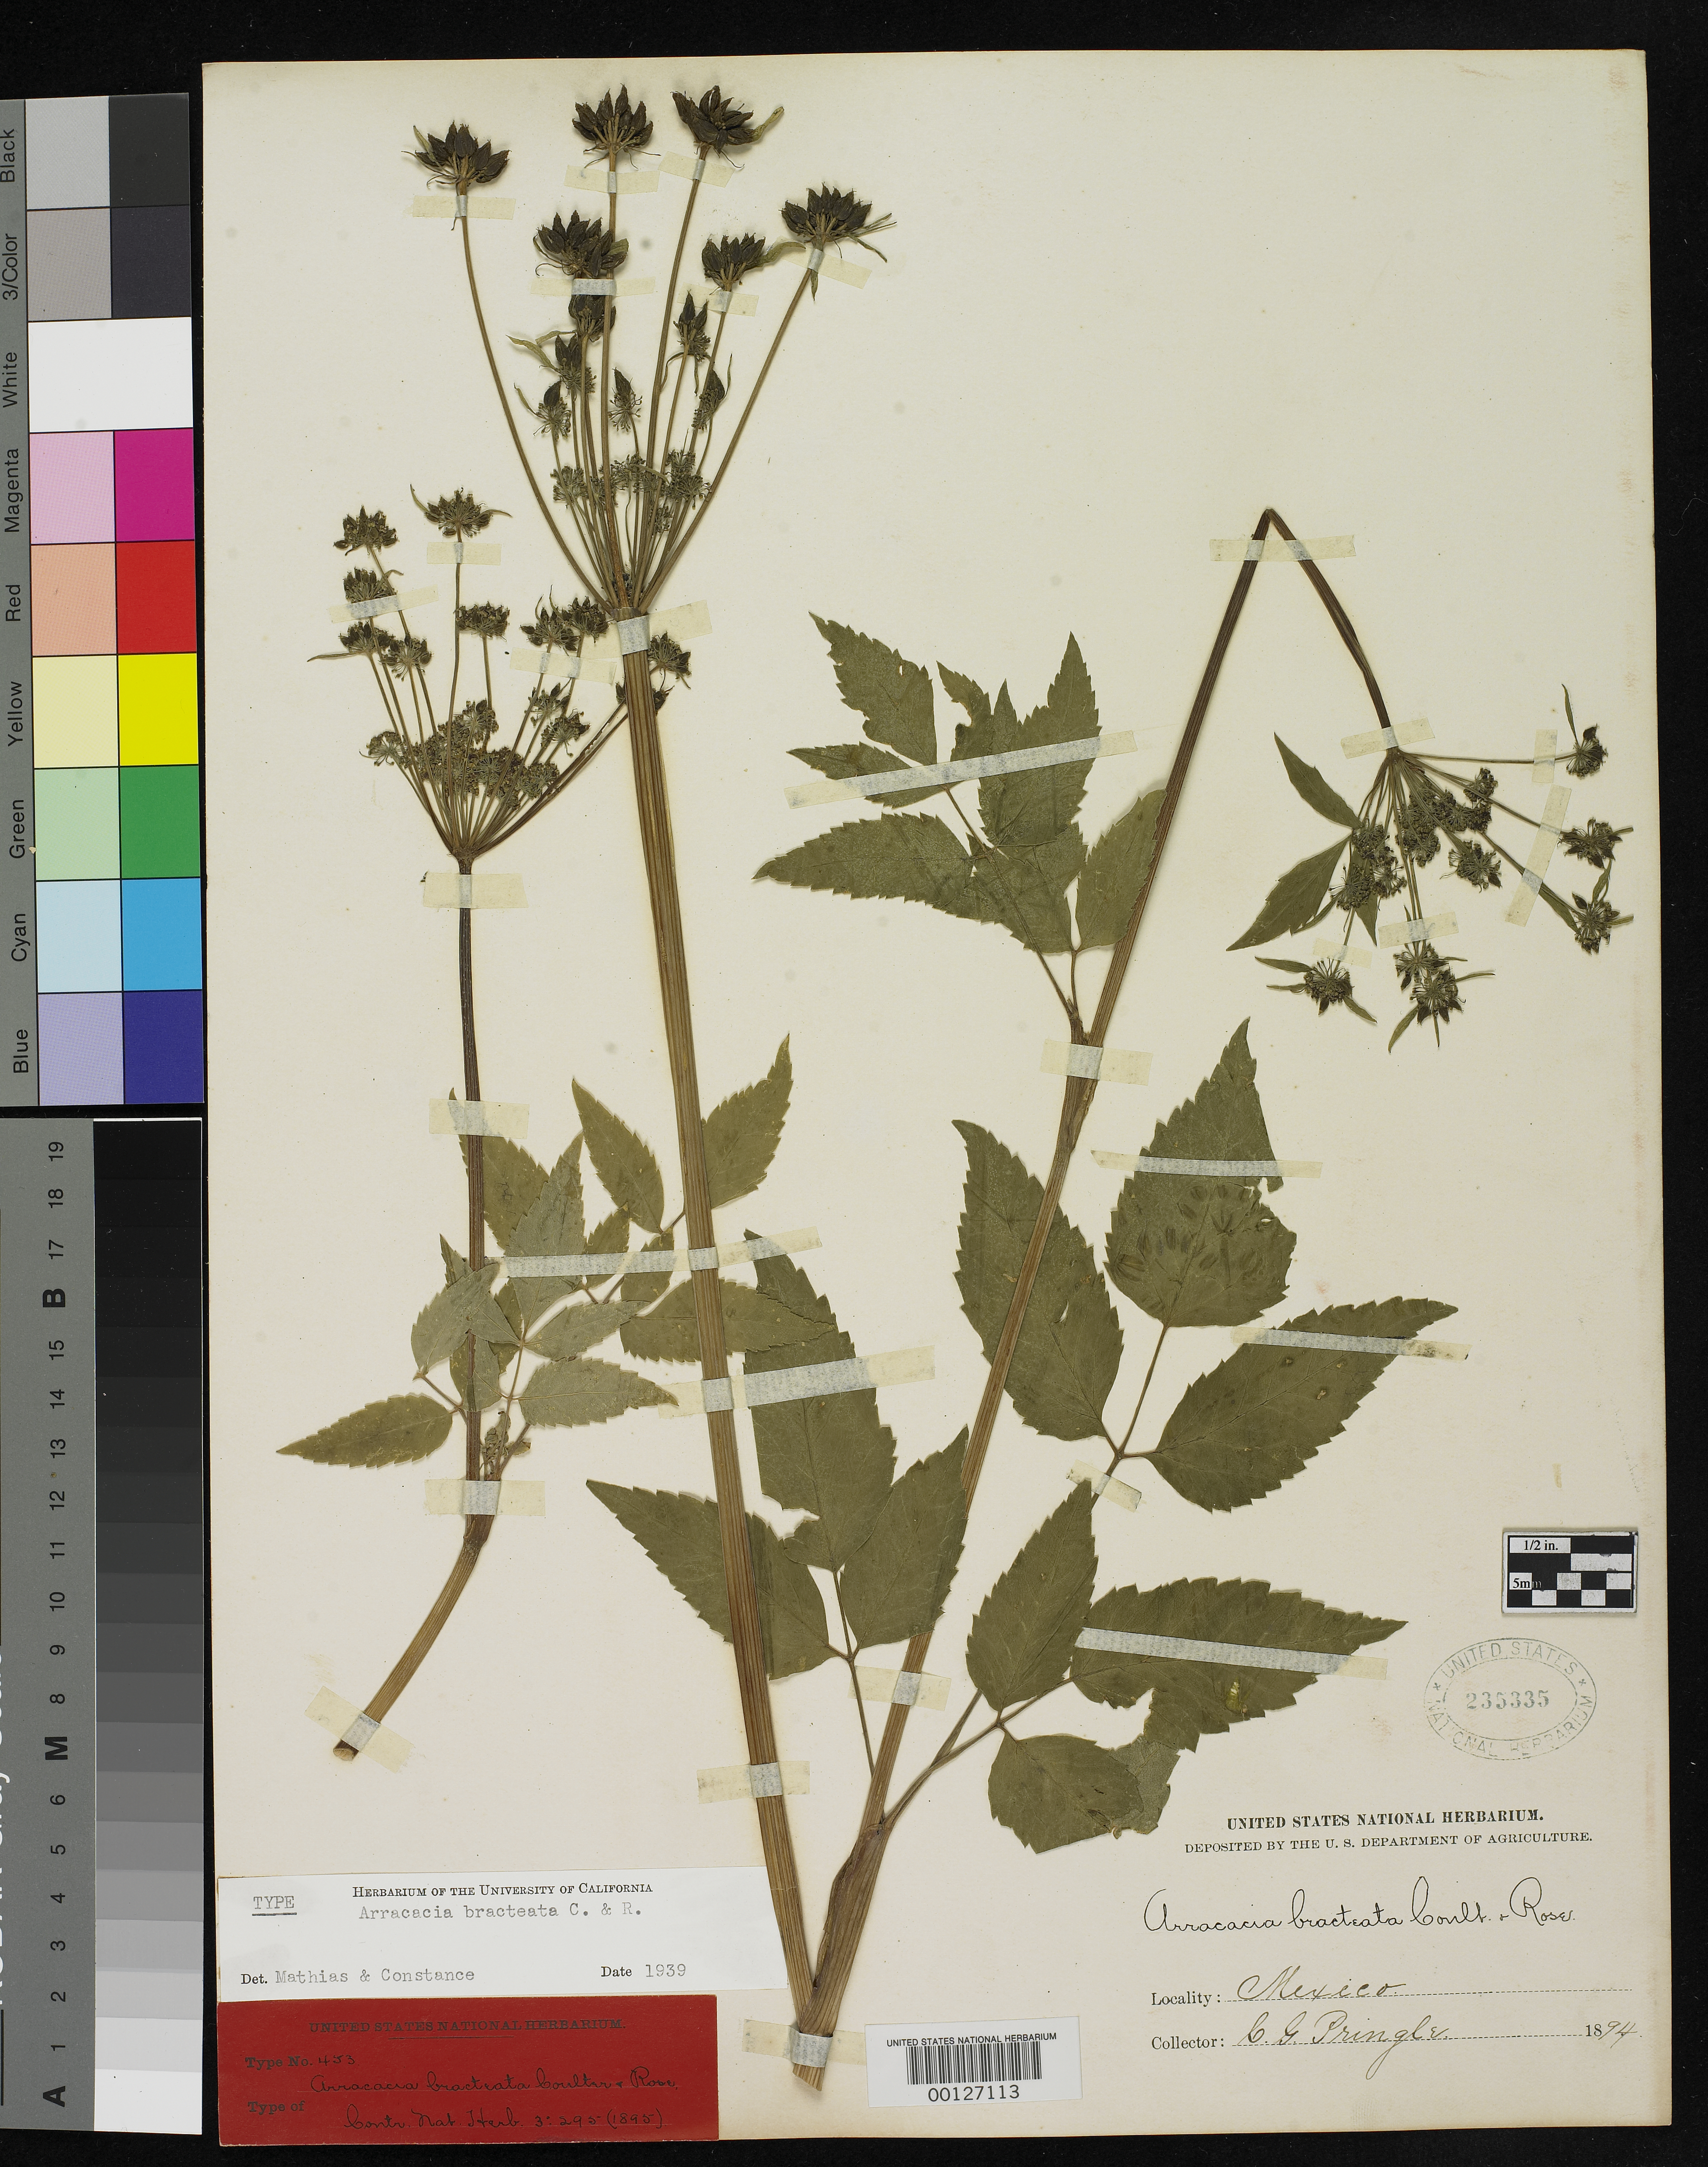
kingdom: Plantae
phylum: Tracheophyta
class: Magnoliopsida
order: Apiales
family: Apiaceae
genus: Arracacia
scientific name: Arracacia bracteata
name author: J.M. Coult. & Rose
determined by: Mathias, M. E.; Constance, L.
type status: Type Collection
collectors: C. G. Pringle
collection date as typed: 1894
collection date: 1894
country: Mexico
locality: E of Monserrat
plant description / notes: One of two original sheets from U.S. National Herbarium; 235335 annotated as "TYPE" and 235334 as "ISOTYPE" by Mathias & Constance (1939).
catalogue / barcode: US 235335